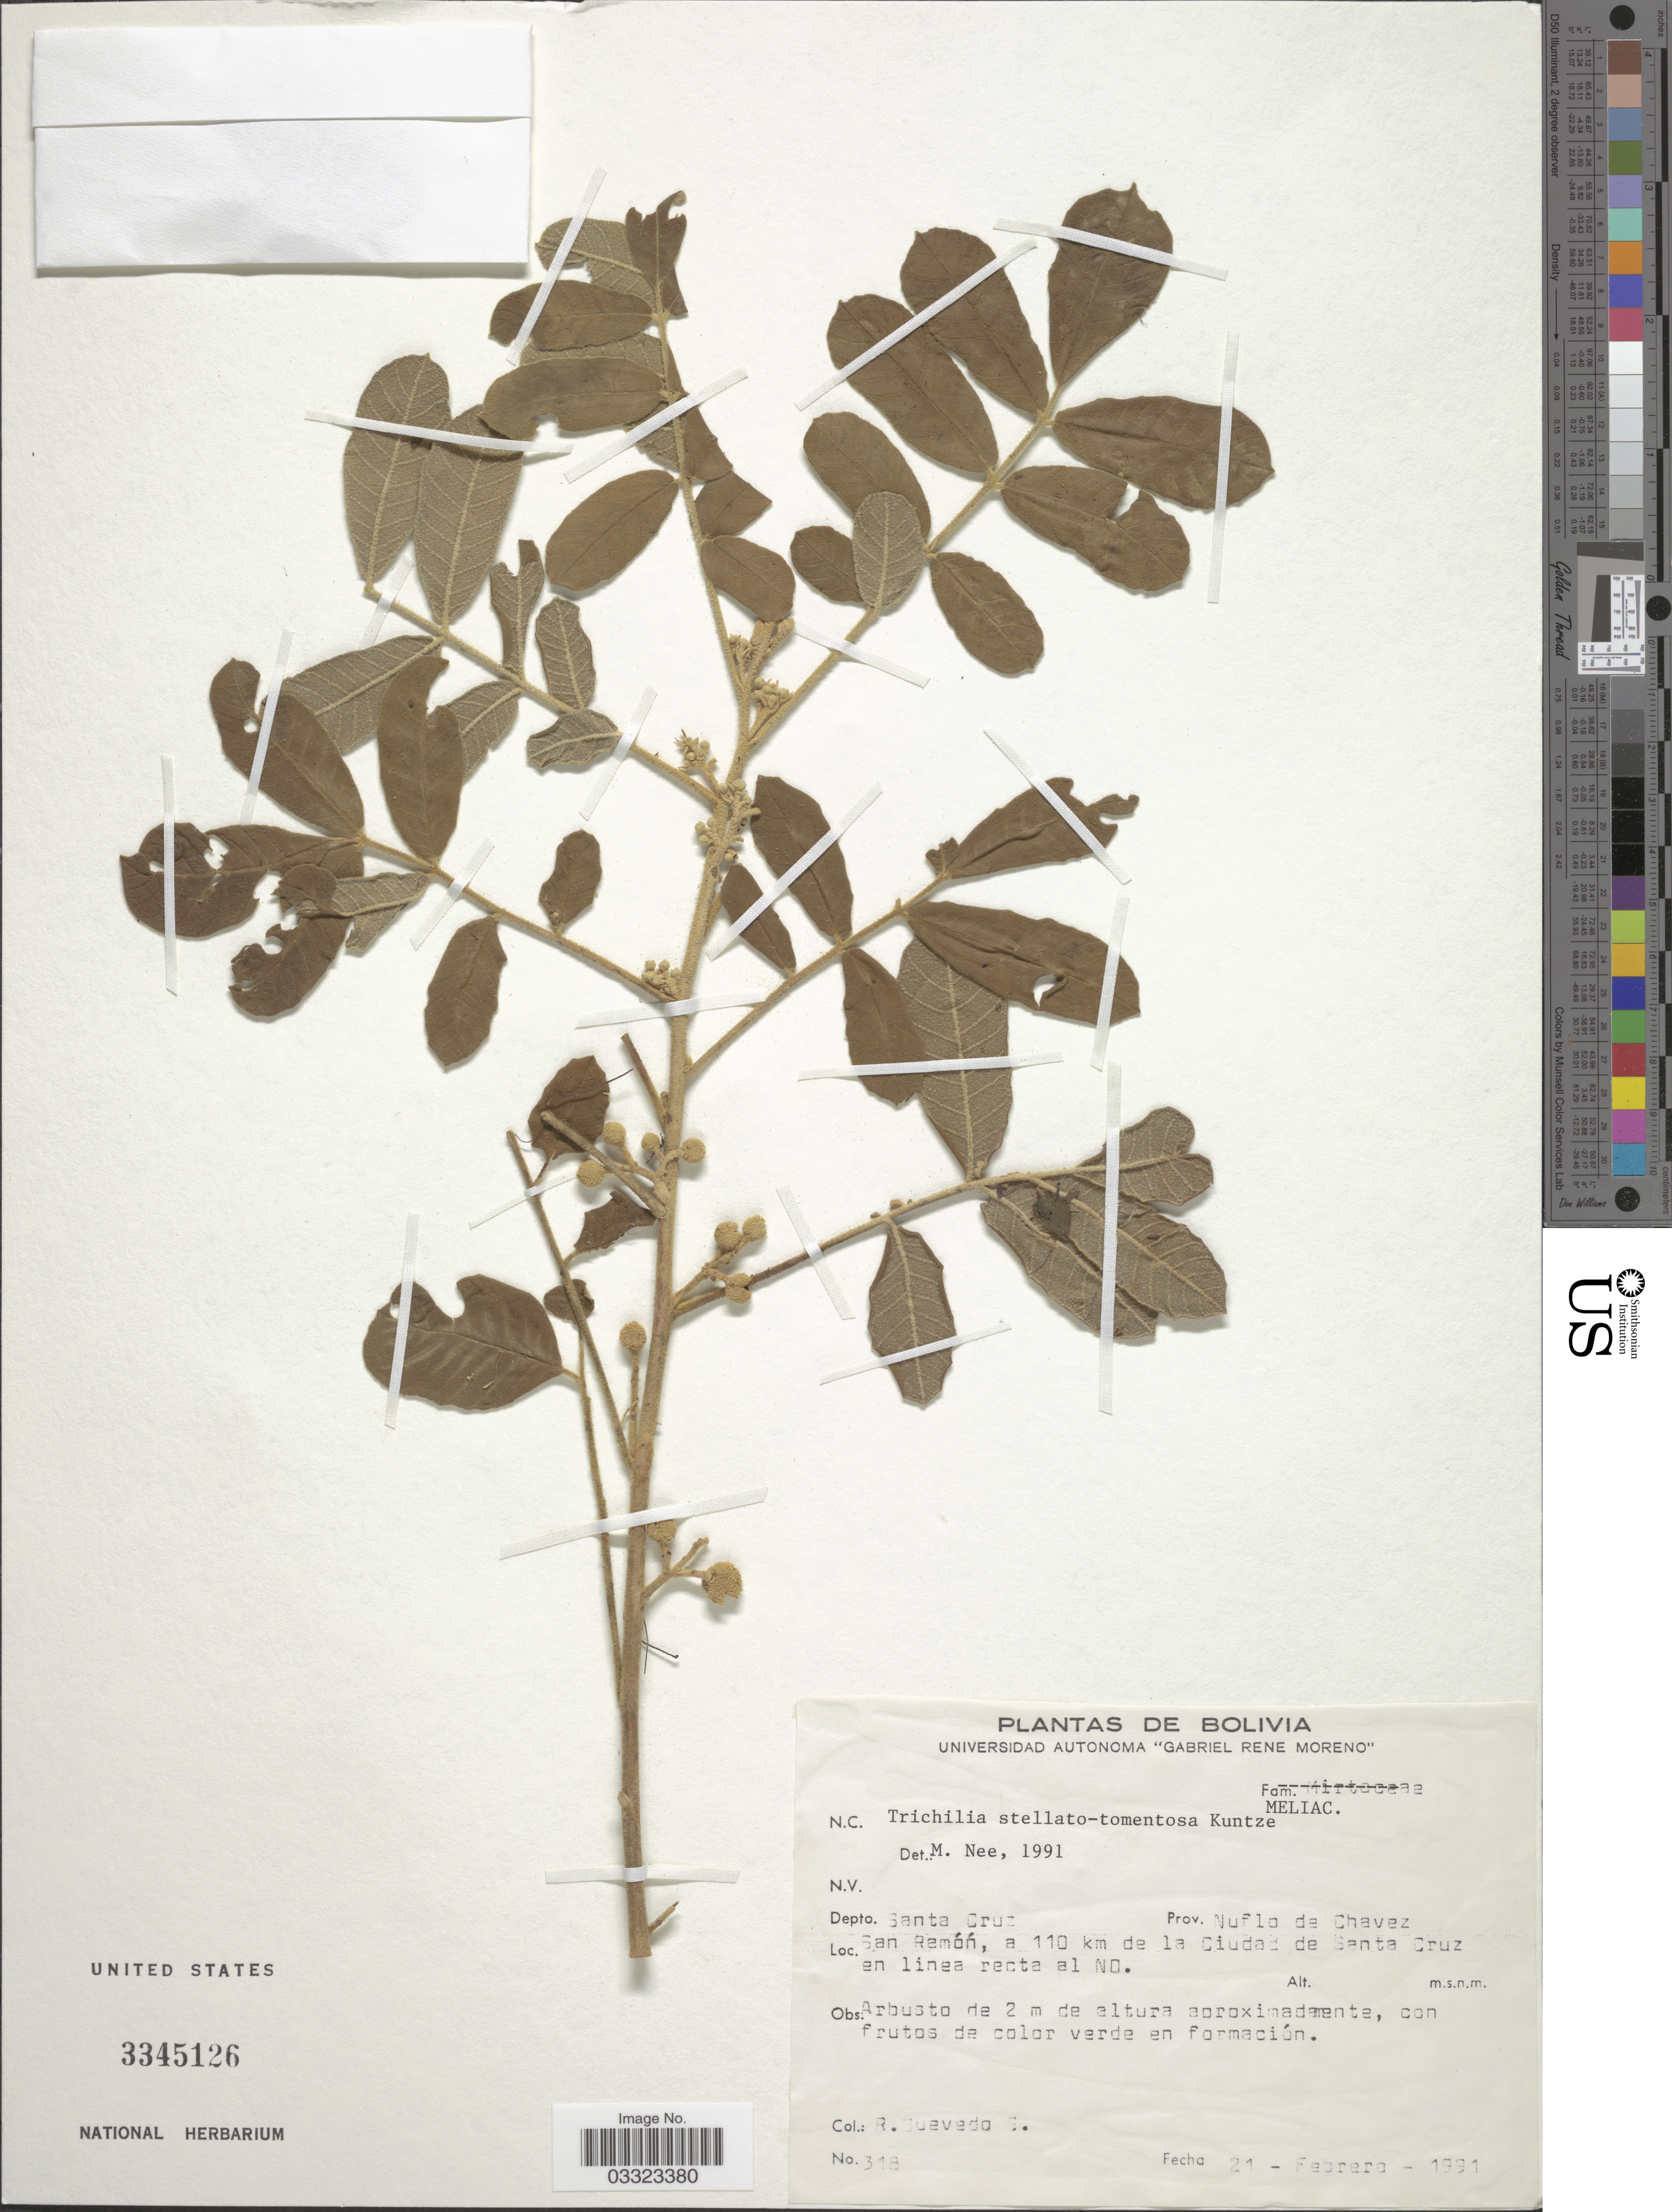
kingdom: Plantae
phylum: Tracheophyta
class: Magnoliopsida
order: Sapindales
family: Meliaceae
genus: Trichilia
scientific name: Trichilia stellatotomentosa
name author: Kuntze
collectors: R. Quevedo-S.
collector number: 318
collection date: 1991-02-21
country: Bolivia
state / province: Santa Cruz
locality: Depto. Santa Cruz, Prov. Nuflo de Chavez, San Ramón, a 110 km de la Ciudad de Santa Cruz en linea recta al NO.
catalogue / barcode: US 3345126